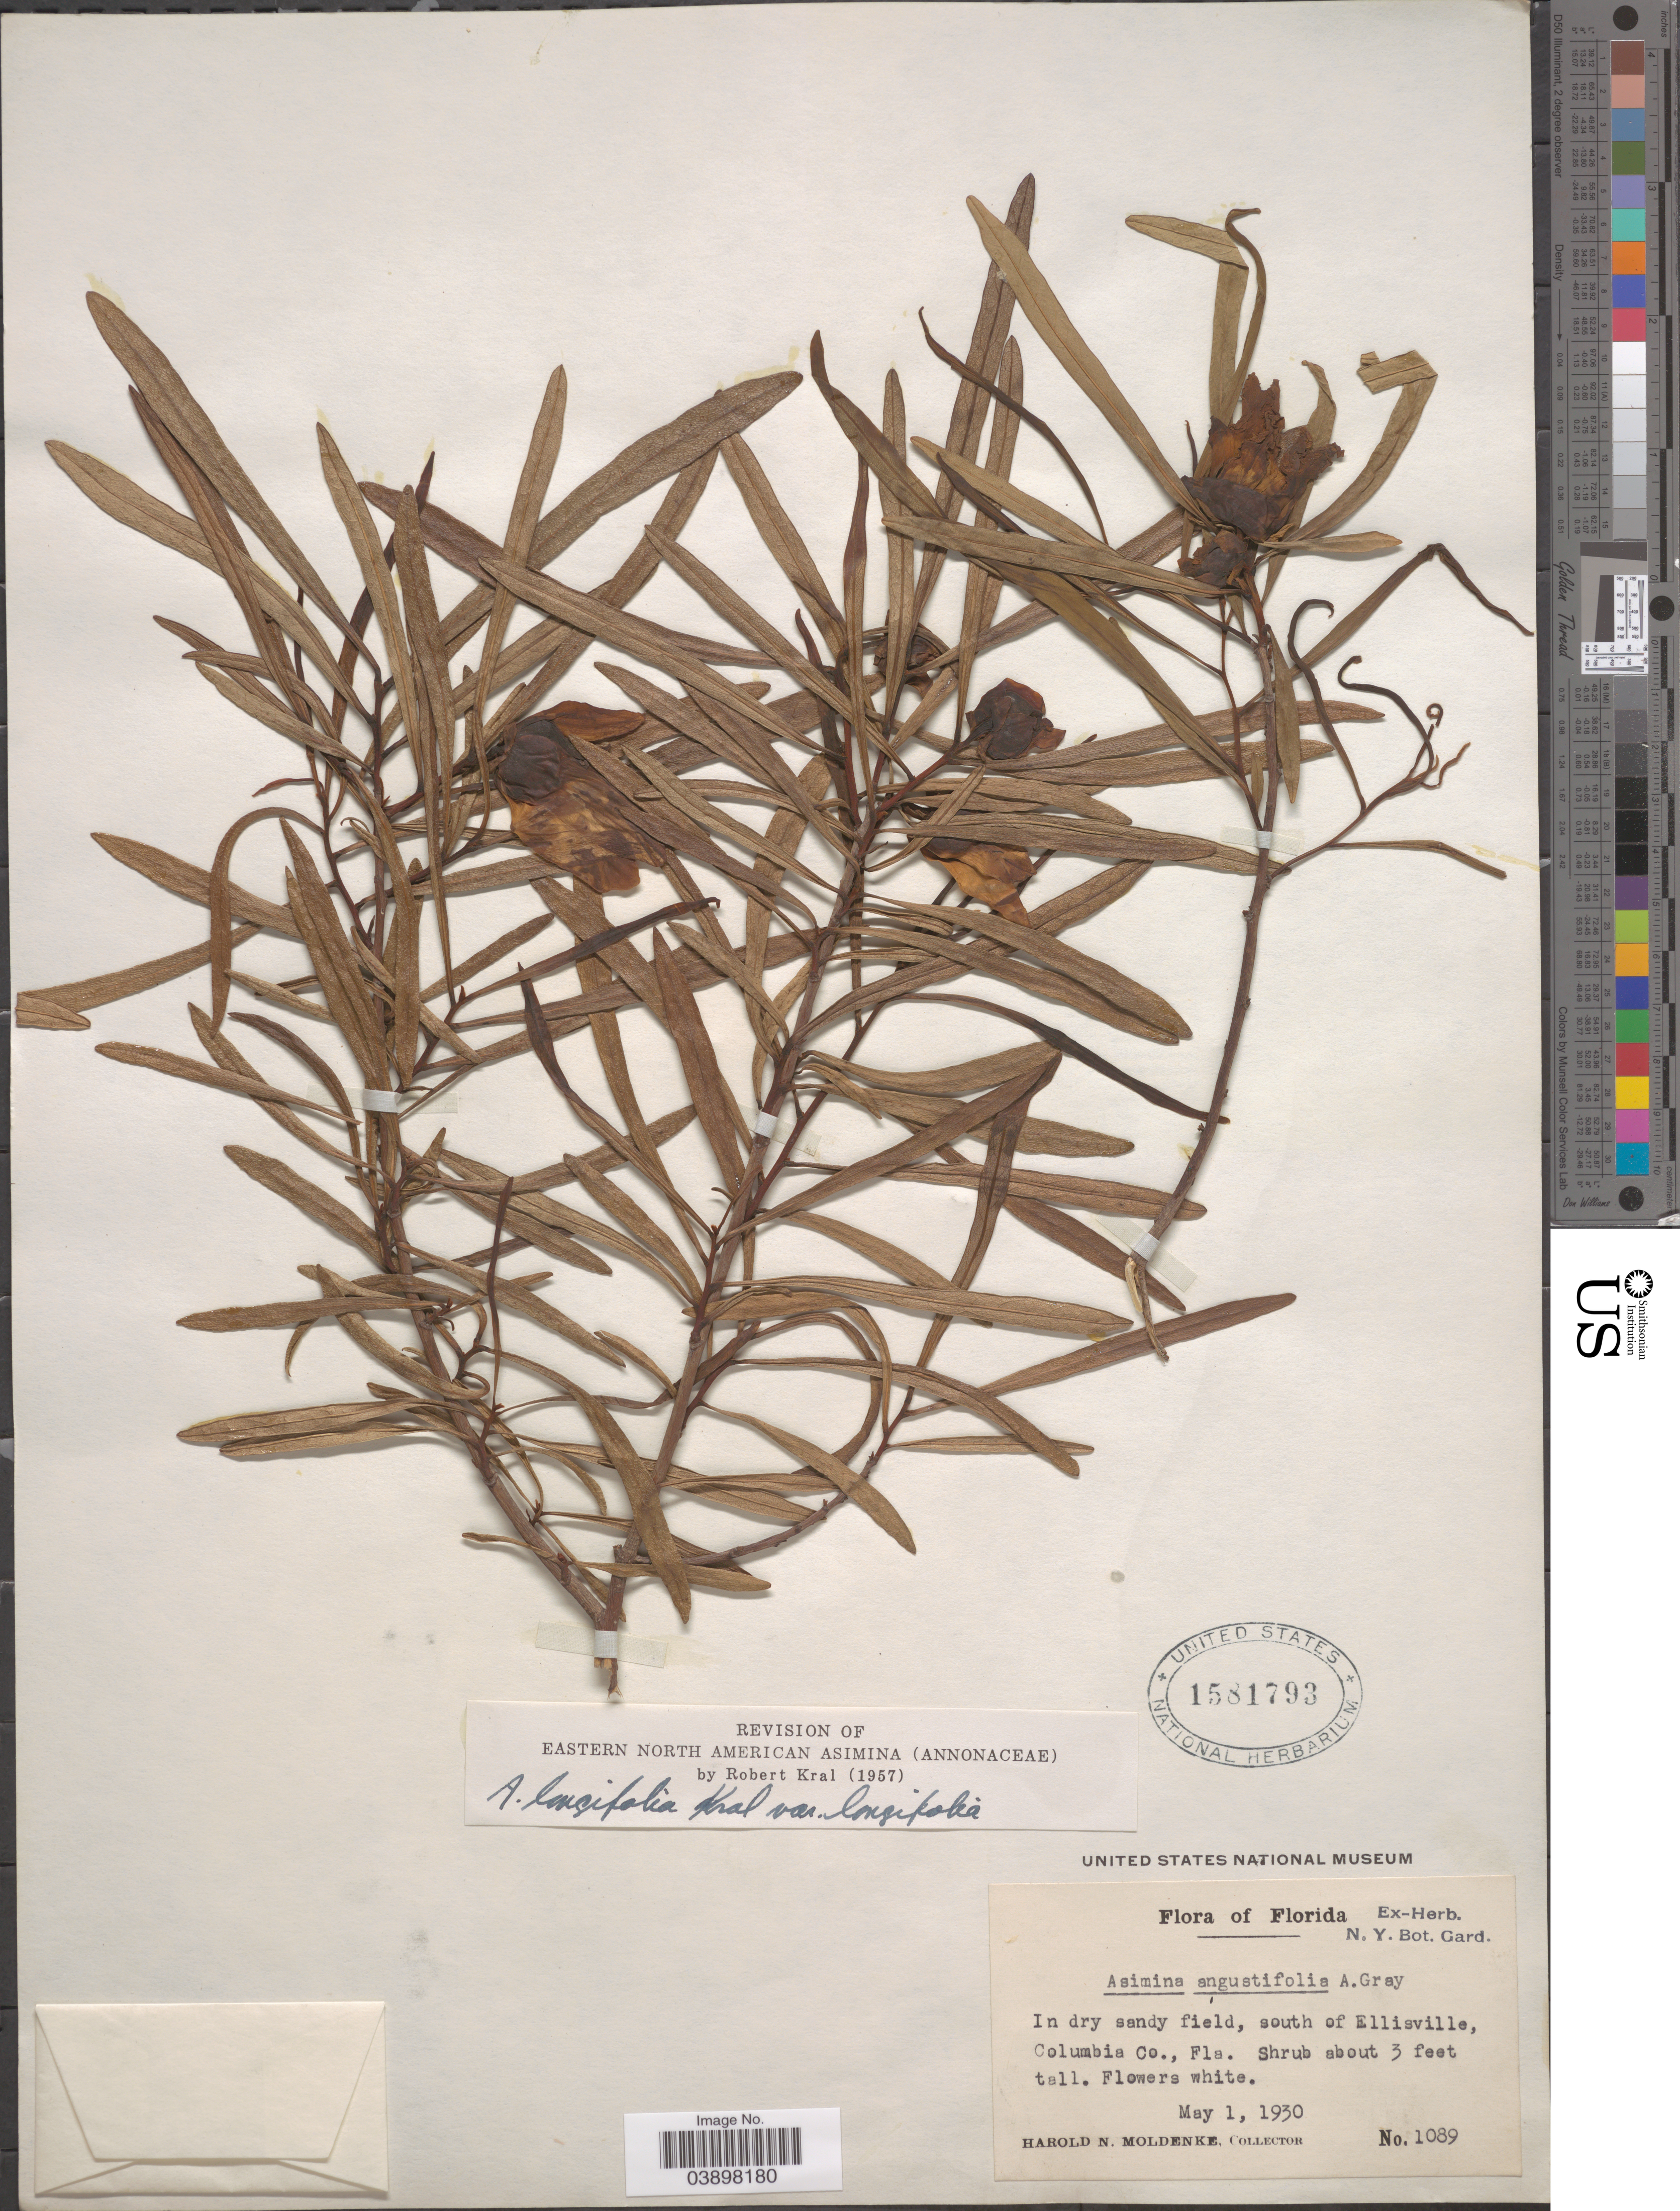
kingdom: Plantae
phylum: Tracheophyta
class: Magnoliopsida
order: Magnoliales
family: Annonaceae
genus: Asimina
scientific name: Asimina longifolia var. longifolia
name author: Kral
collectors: H. N. Moldenke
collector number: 1089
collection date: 1930-05-01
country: United States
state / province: Florida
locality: South of Ellisville, Columbia Co.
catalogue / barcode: US 1581793